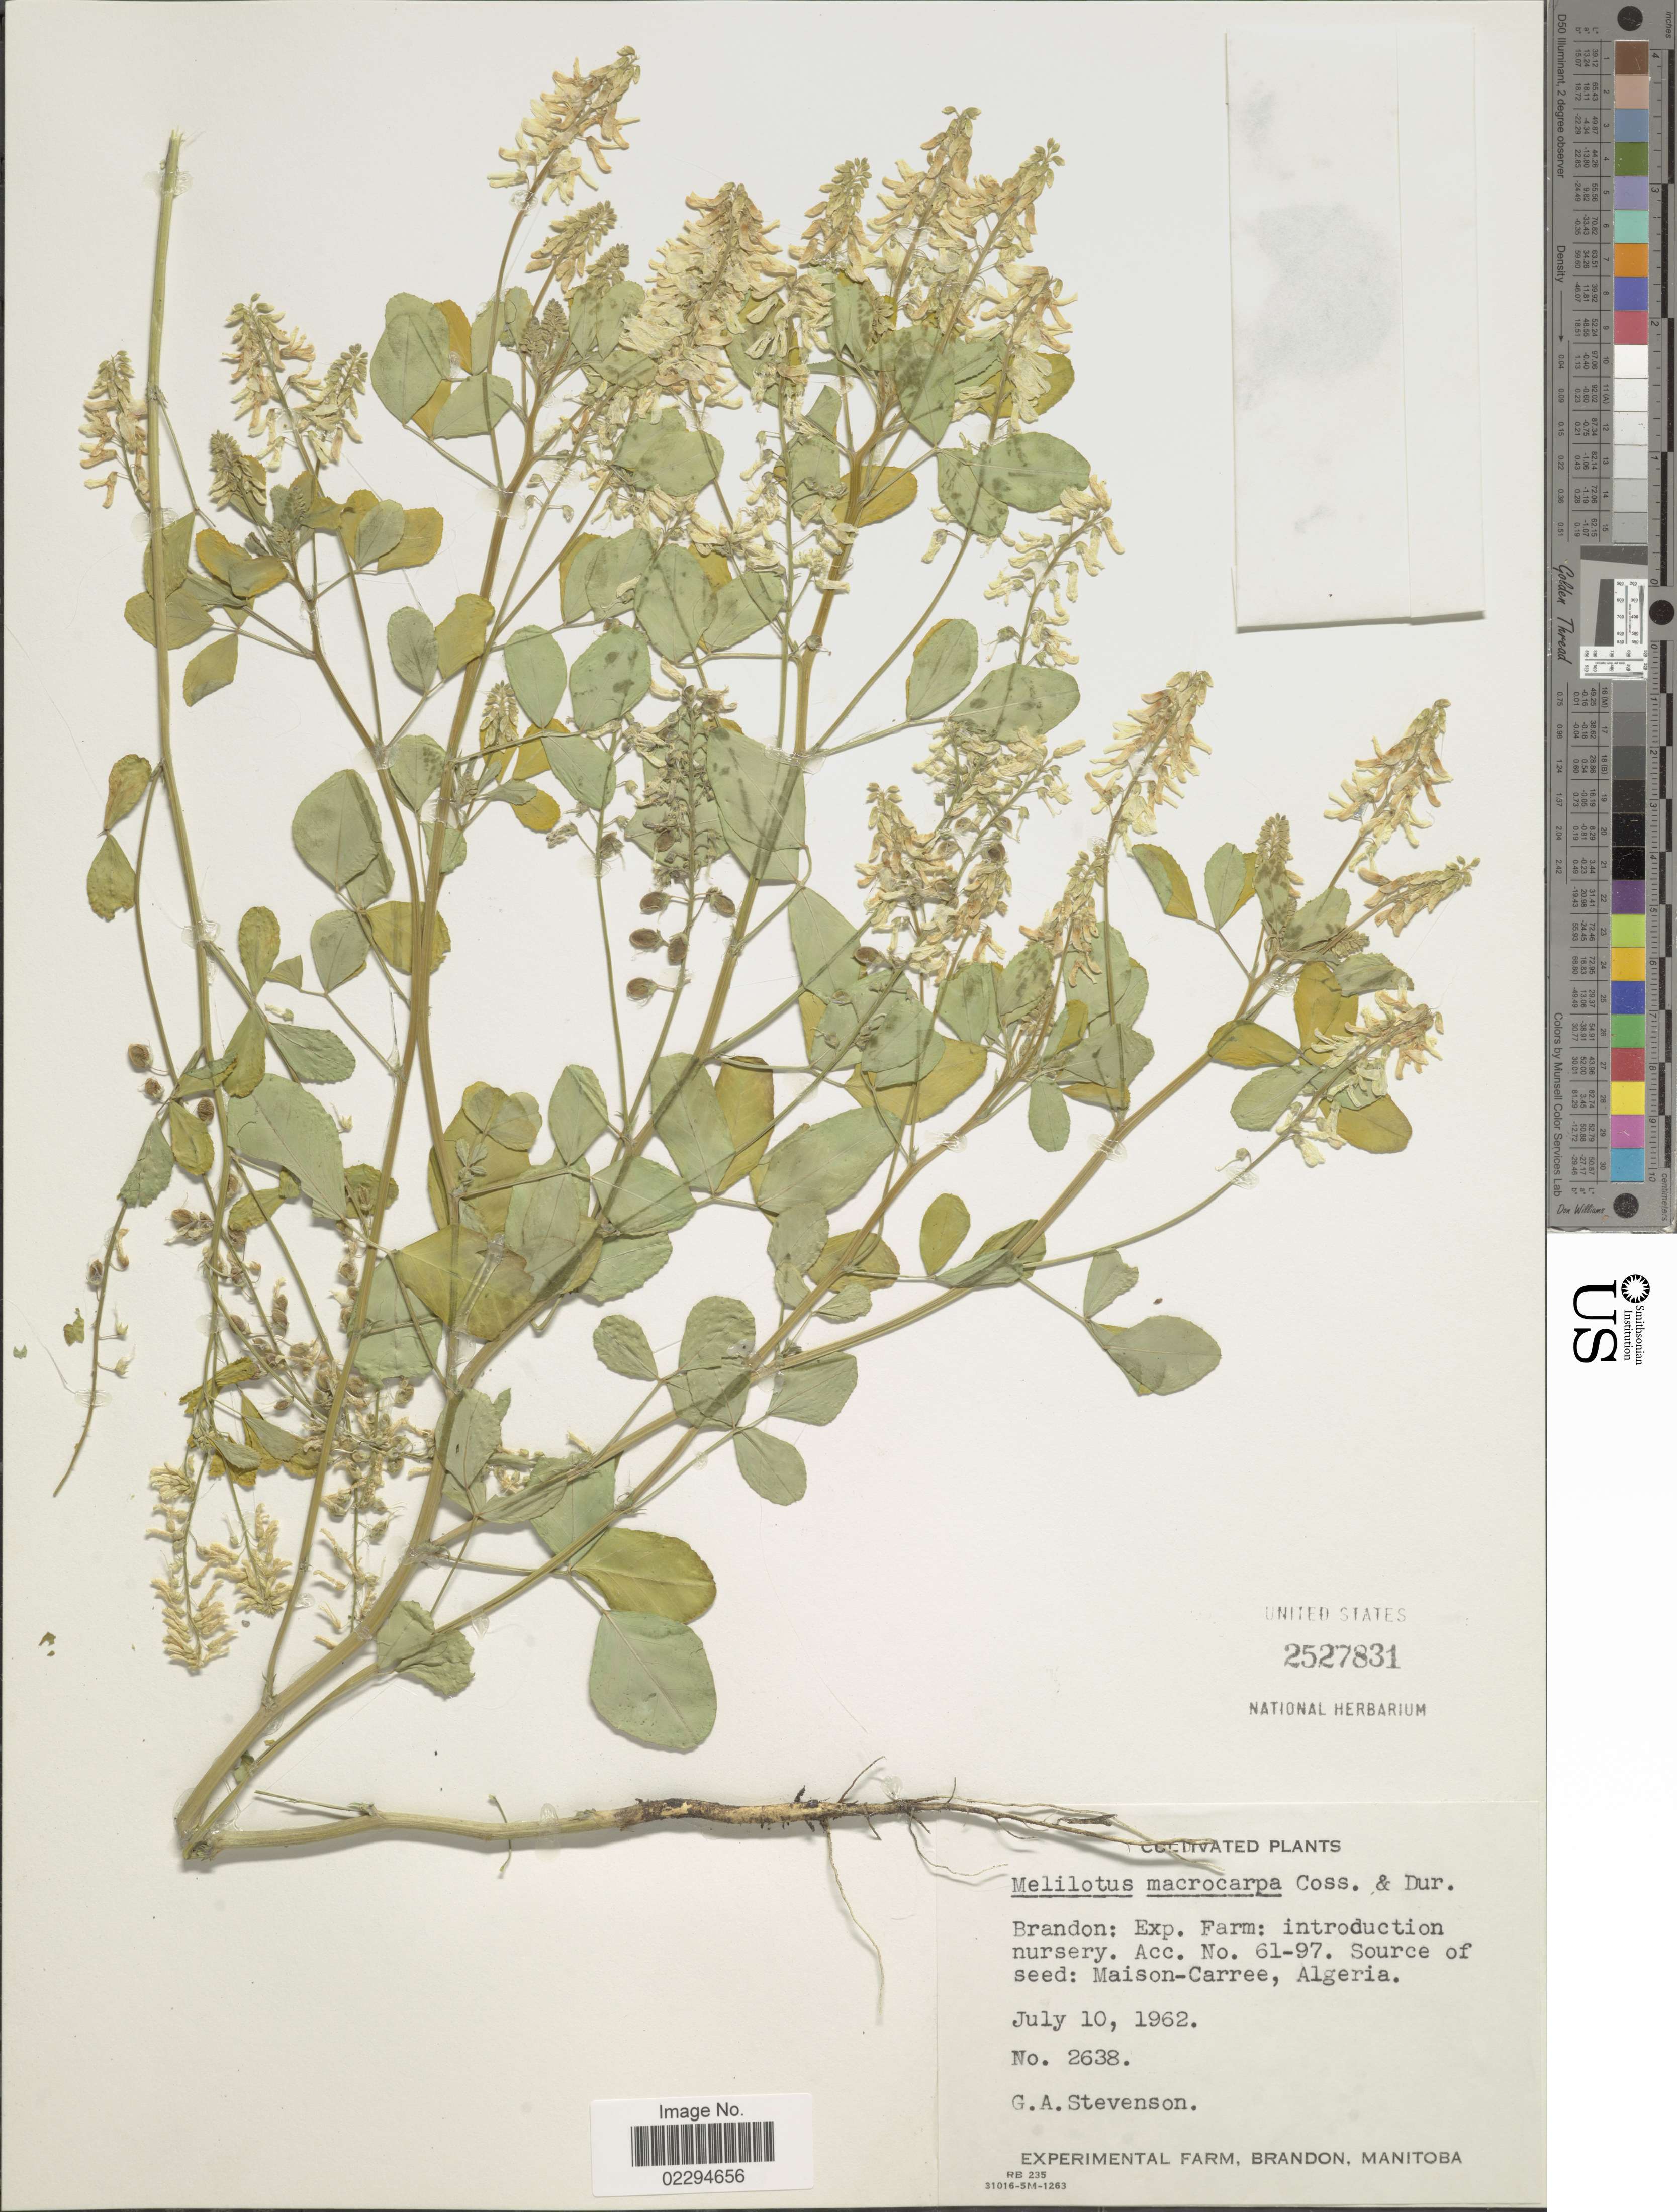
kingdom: Plantae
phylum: Tracheophyta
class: Magnoliopsida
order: Fabales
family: Fabaceae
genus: Melilotus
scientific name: Melilotus macrocarpus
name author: Coss. & Durieu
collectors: G. Stevenson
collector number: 2638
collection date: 1962-07-10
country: Canada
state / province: Manitoba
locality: Brandon: Exp. Farm: introduction nursery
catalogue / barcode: US 2527831